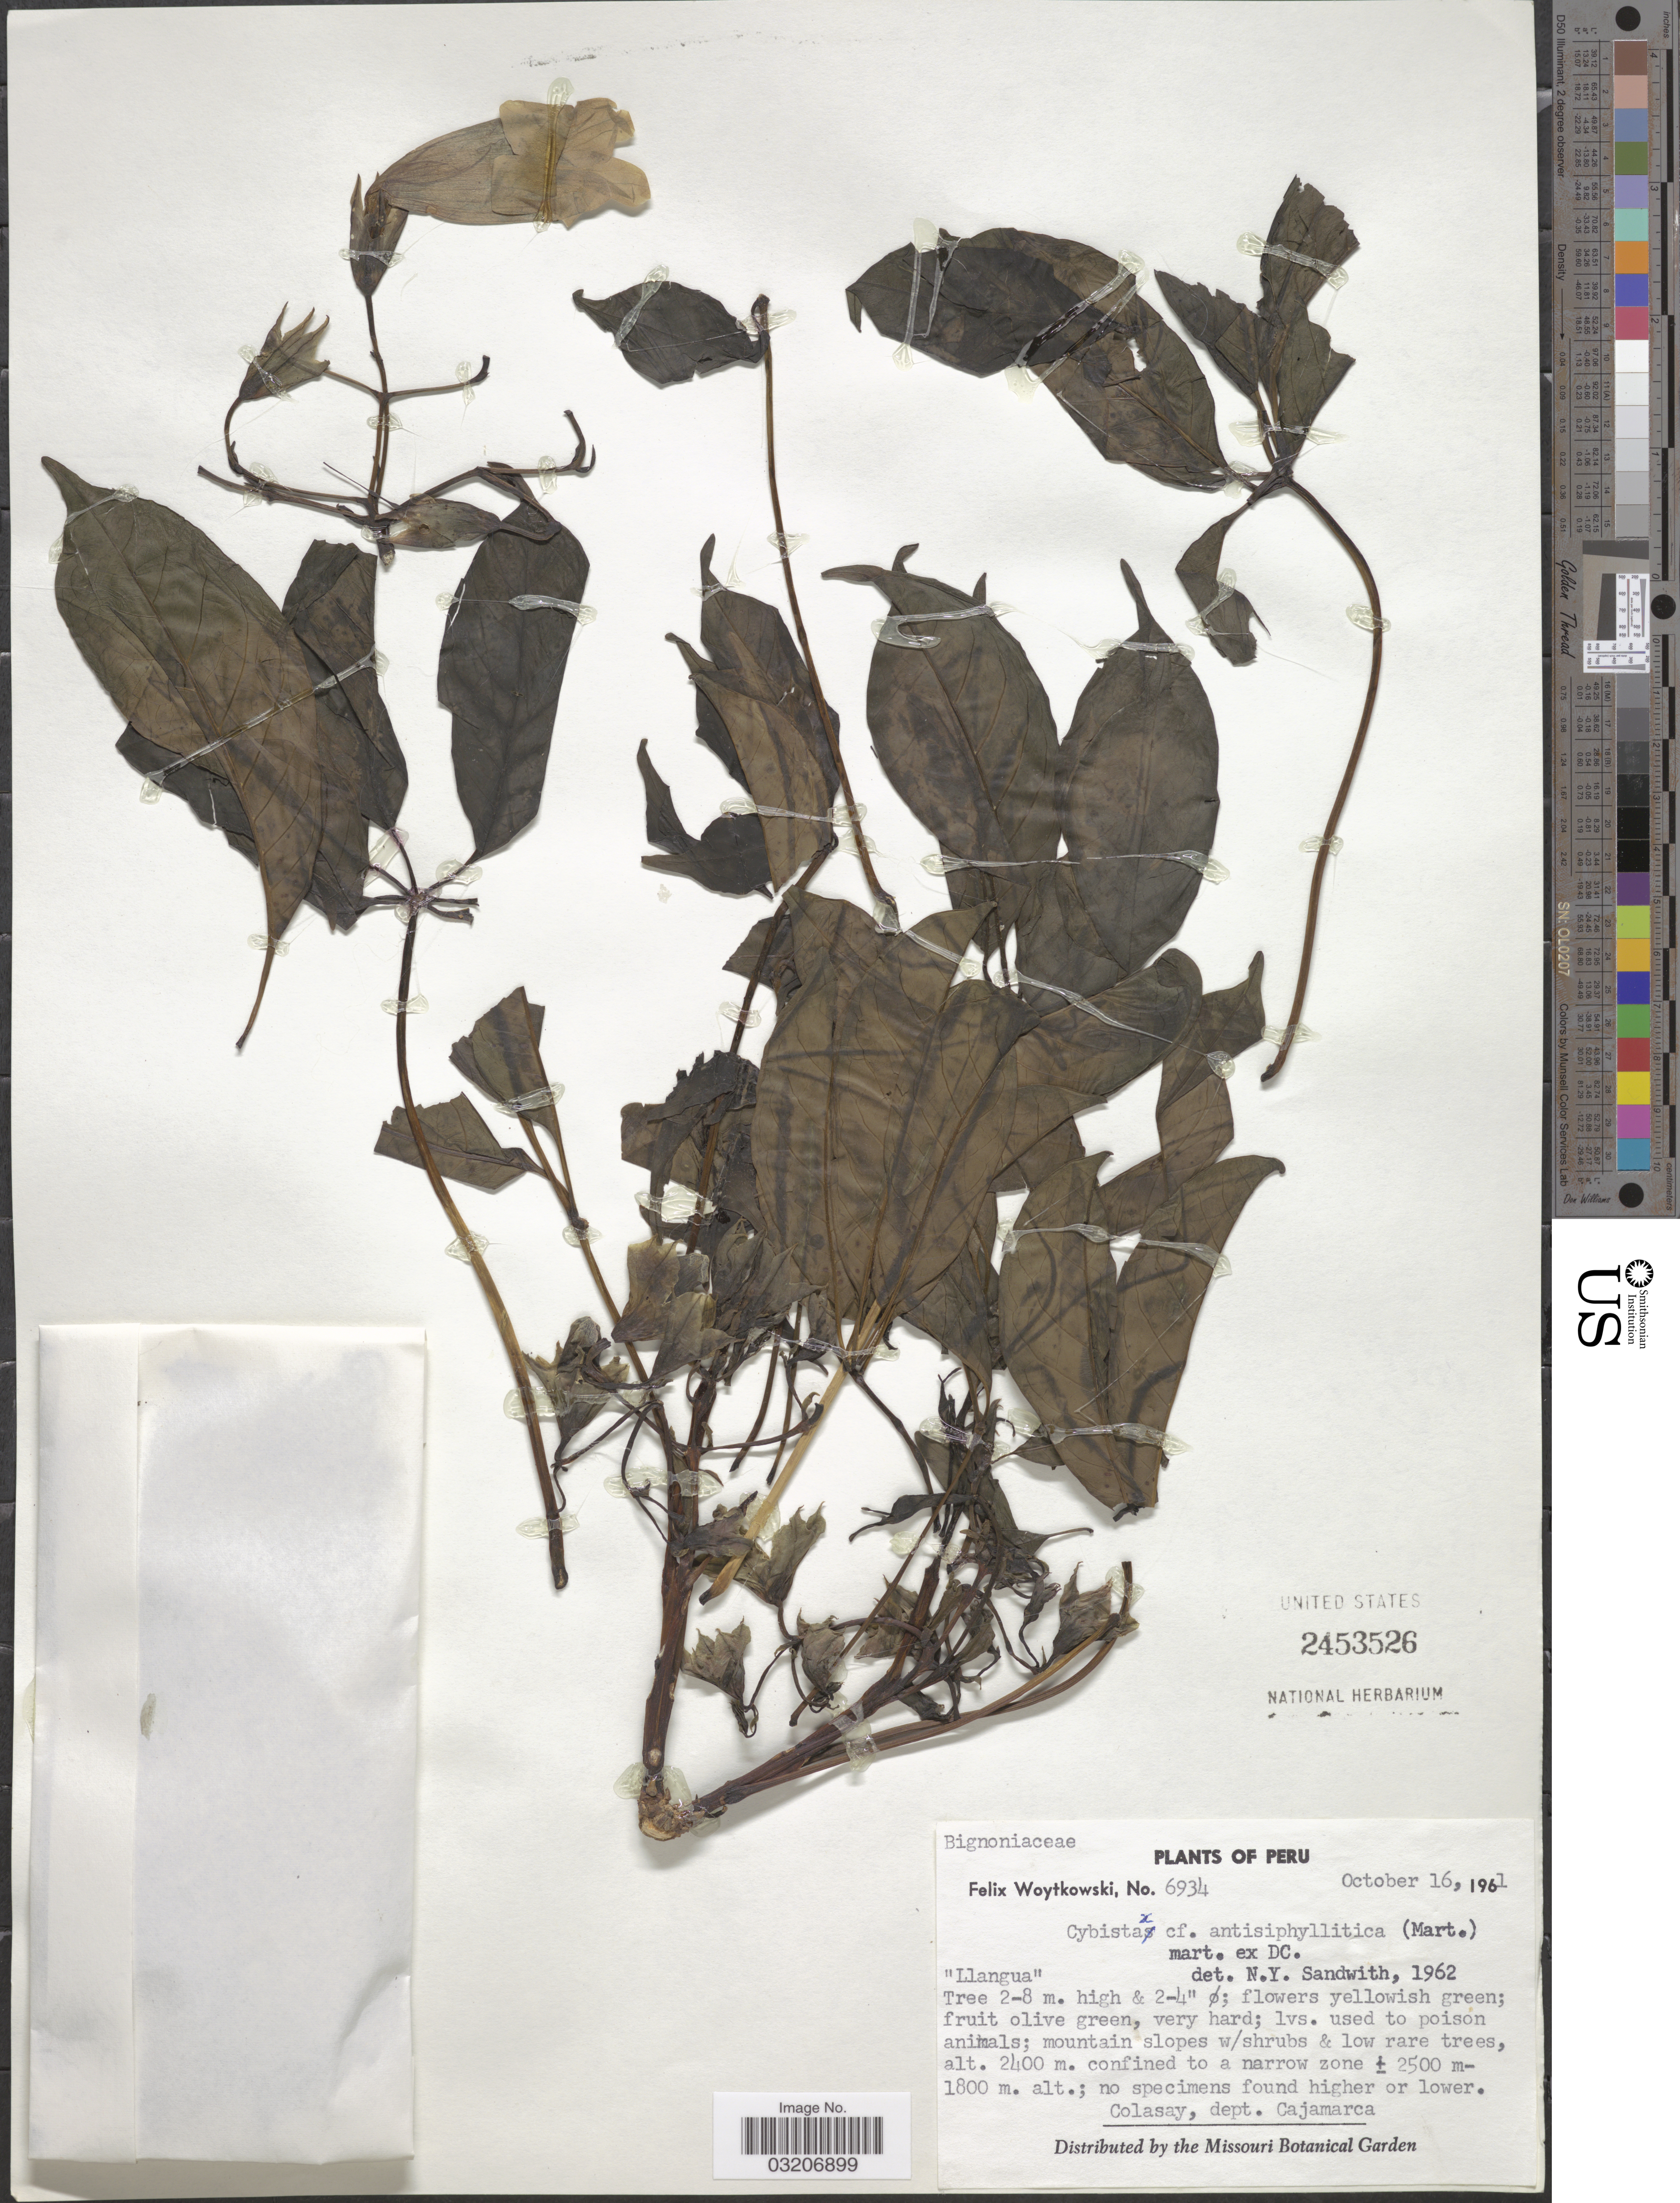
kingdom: Plantae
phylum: Tracheophyta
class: Magnoliopsida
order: Lamiales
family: Bignoniaceae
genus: Cybistax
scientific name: Cybistax antisyphilitica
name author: (Mart.) DC.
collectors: F. Woytkowski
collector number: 6934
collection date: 1961-10-16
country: Peru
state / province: Cajamarca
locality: Colasay, dept. Cajamarca.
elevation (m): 1800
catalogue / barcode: US 2453526